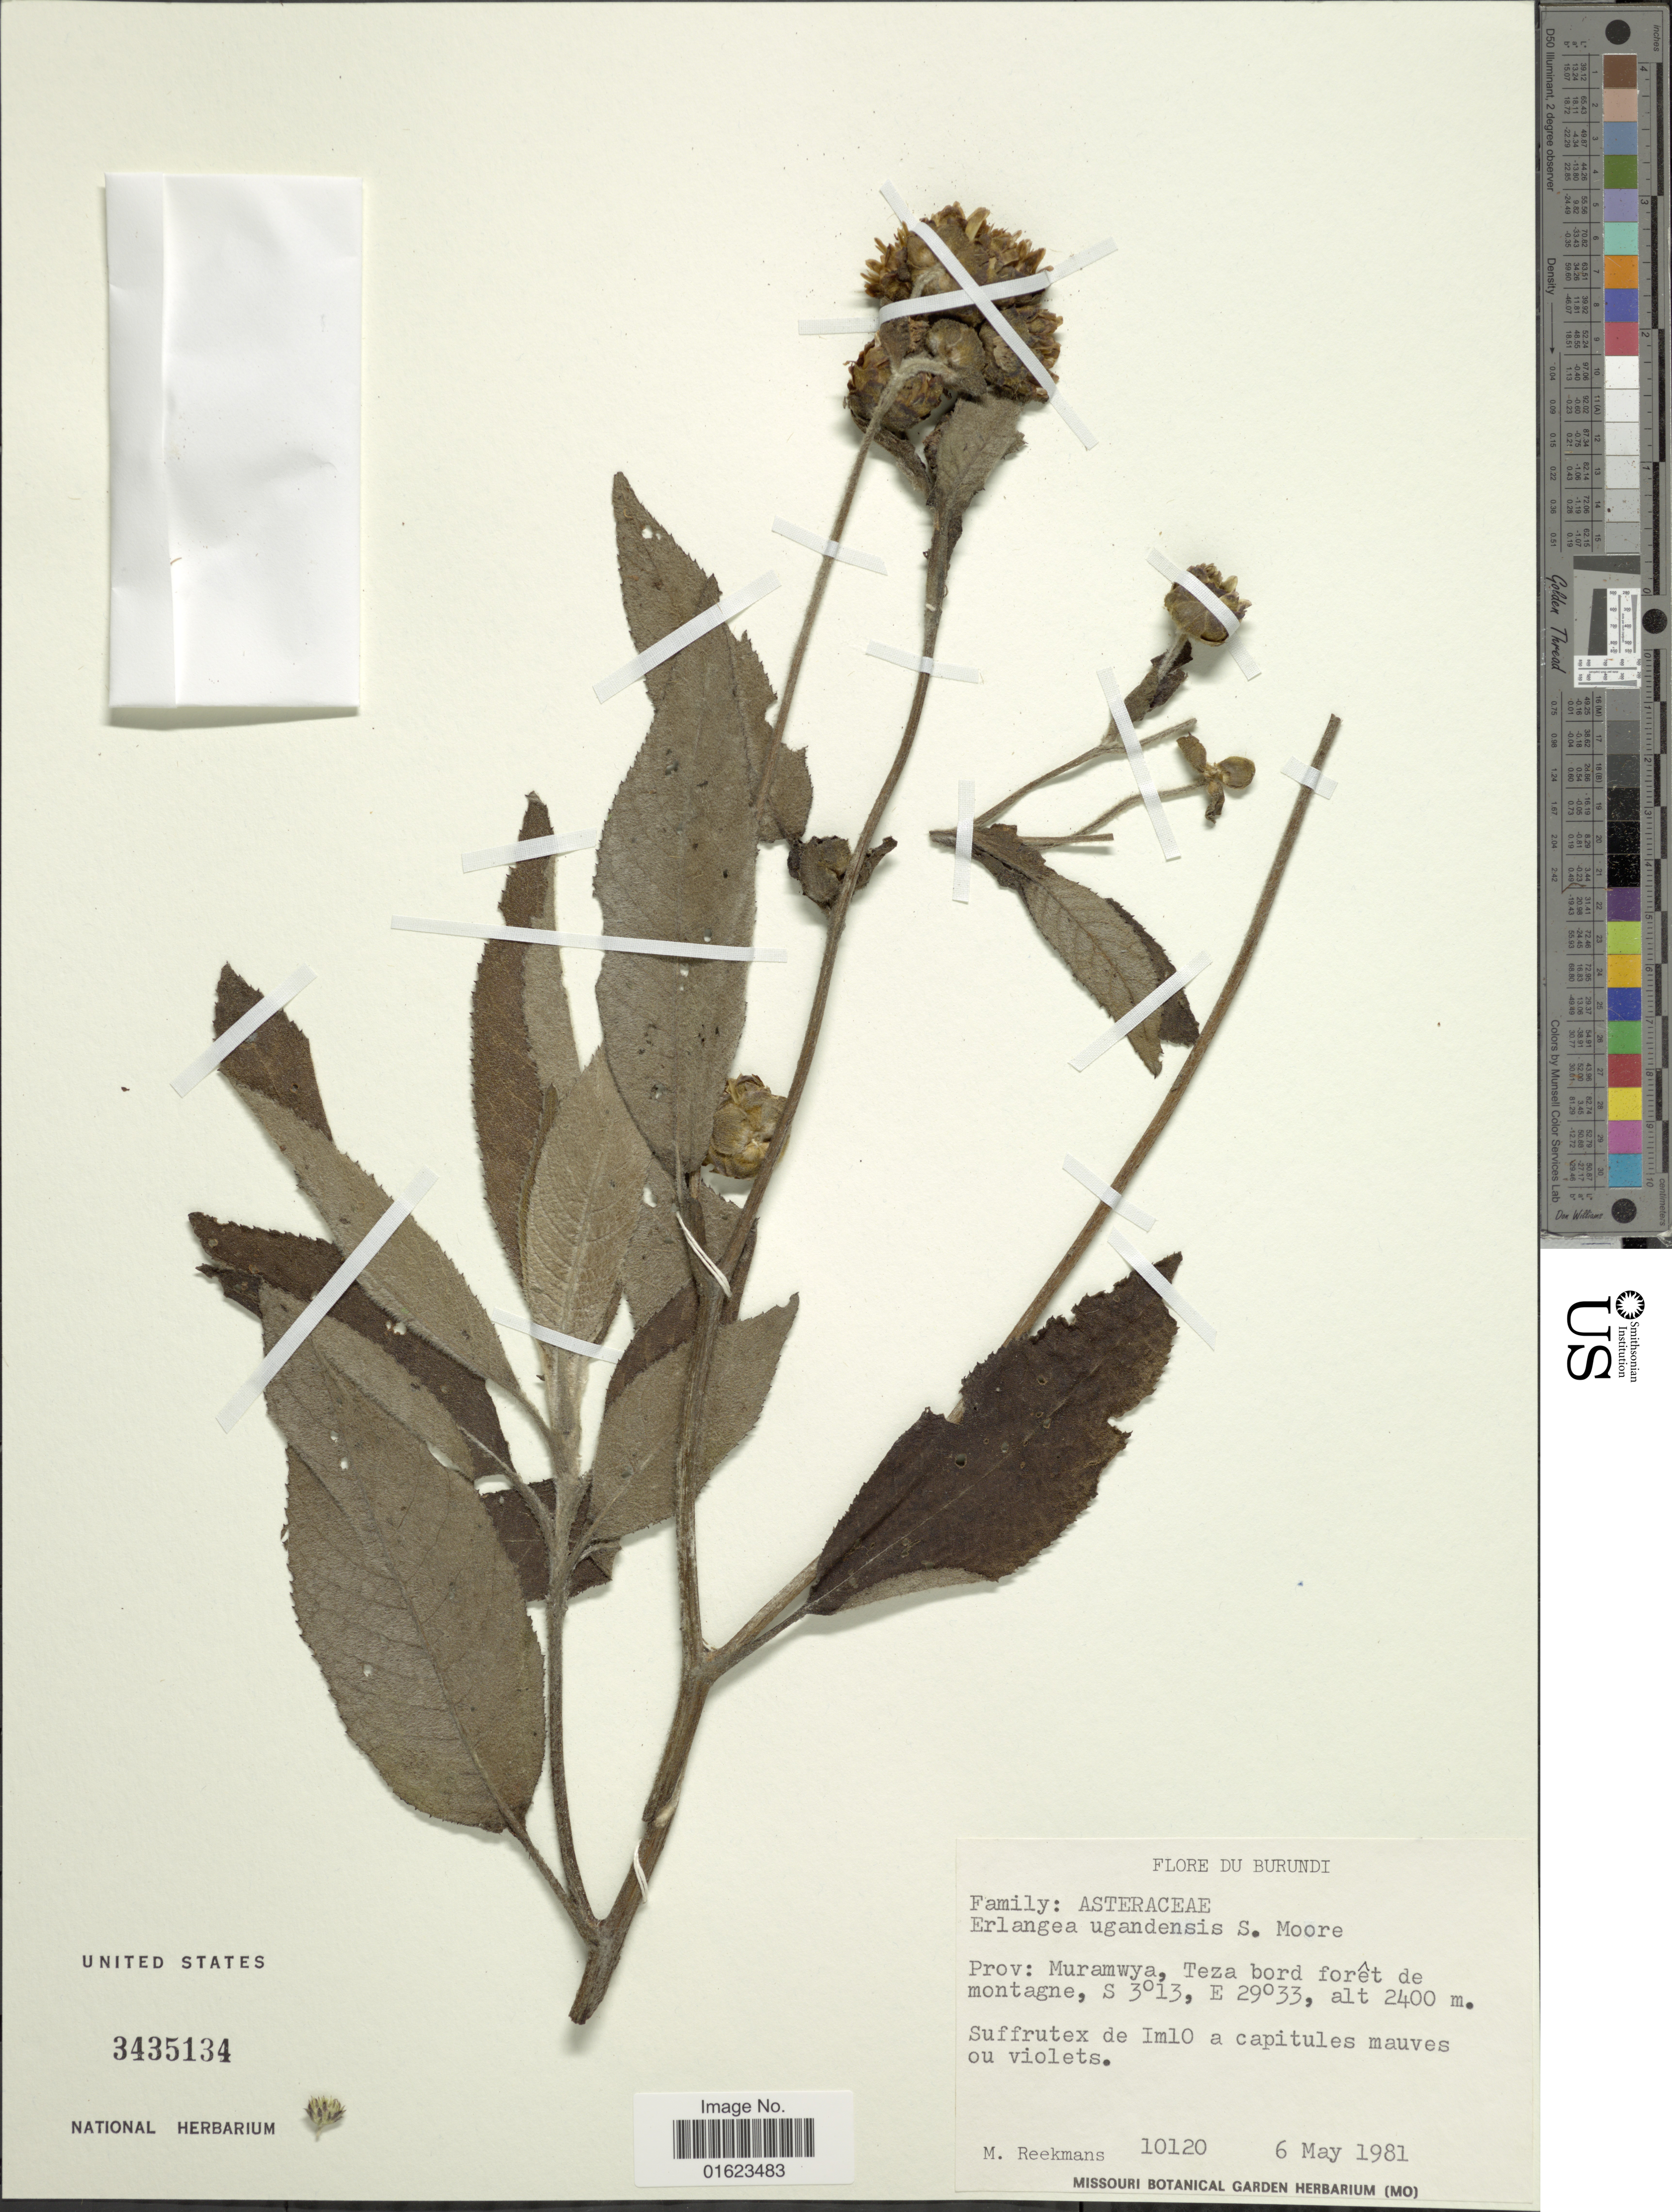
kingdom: Plantae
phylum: Tracheophyta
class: Magnoliopsida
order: Asterales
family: Asteraceae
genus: Erlangea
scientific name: Erlangea ugandensis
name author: S. Moore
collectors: M. Reekmans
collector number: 10120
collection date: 1981-05-06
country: Burundi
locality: Burundi, Prov: Muramwya, Teza bord foret de montagne.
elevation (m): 2400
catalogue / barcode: US 3435134